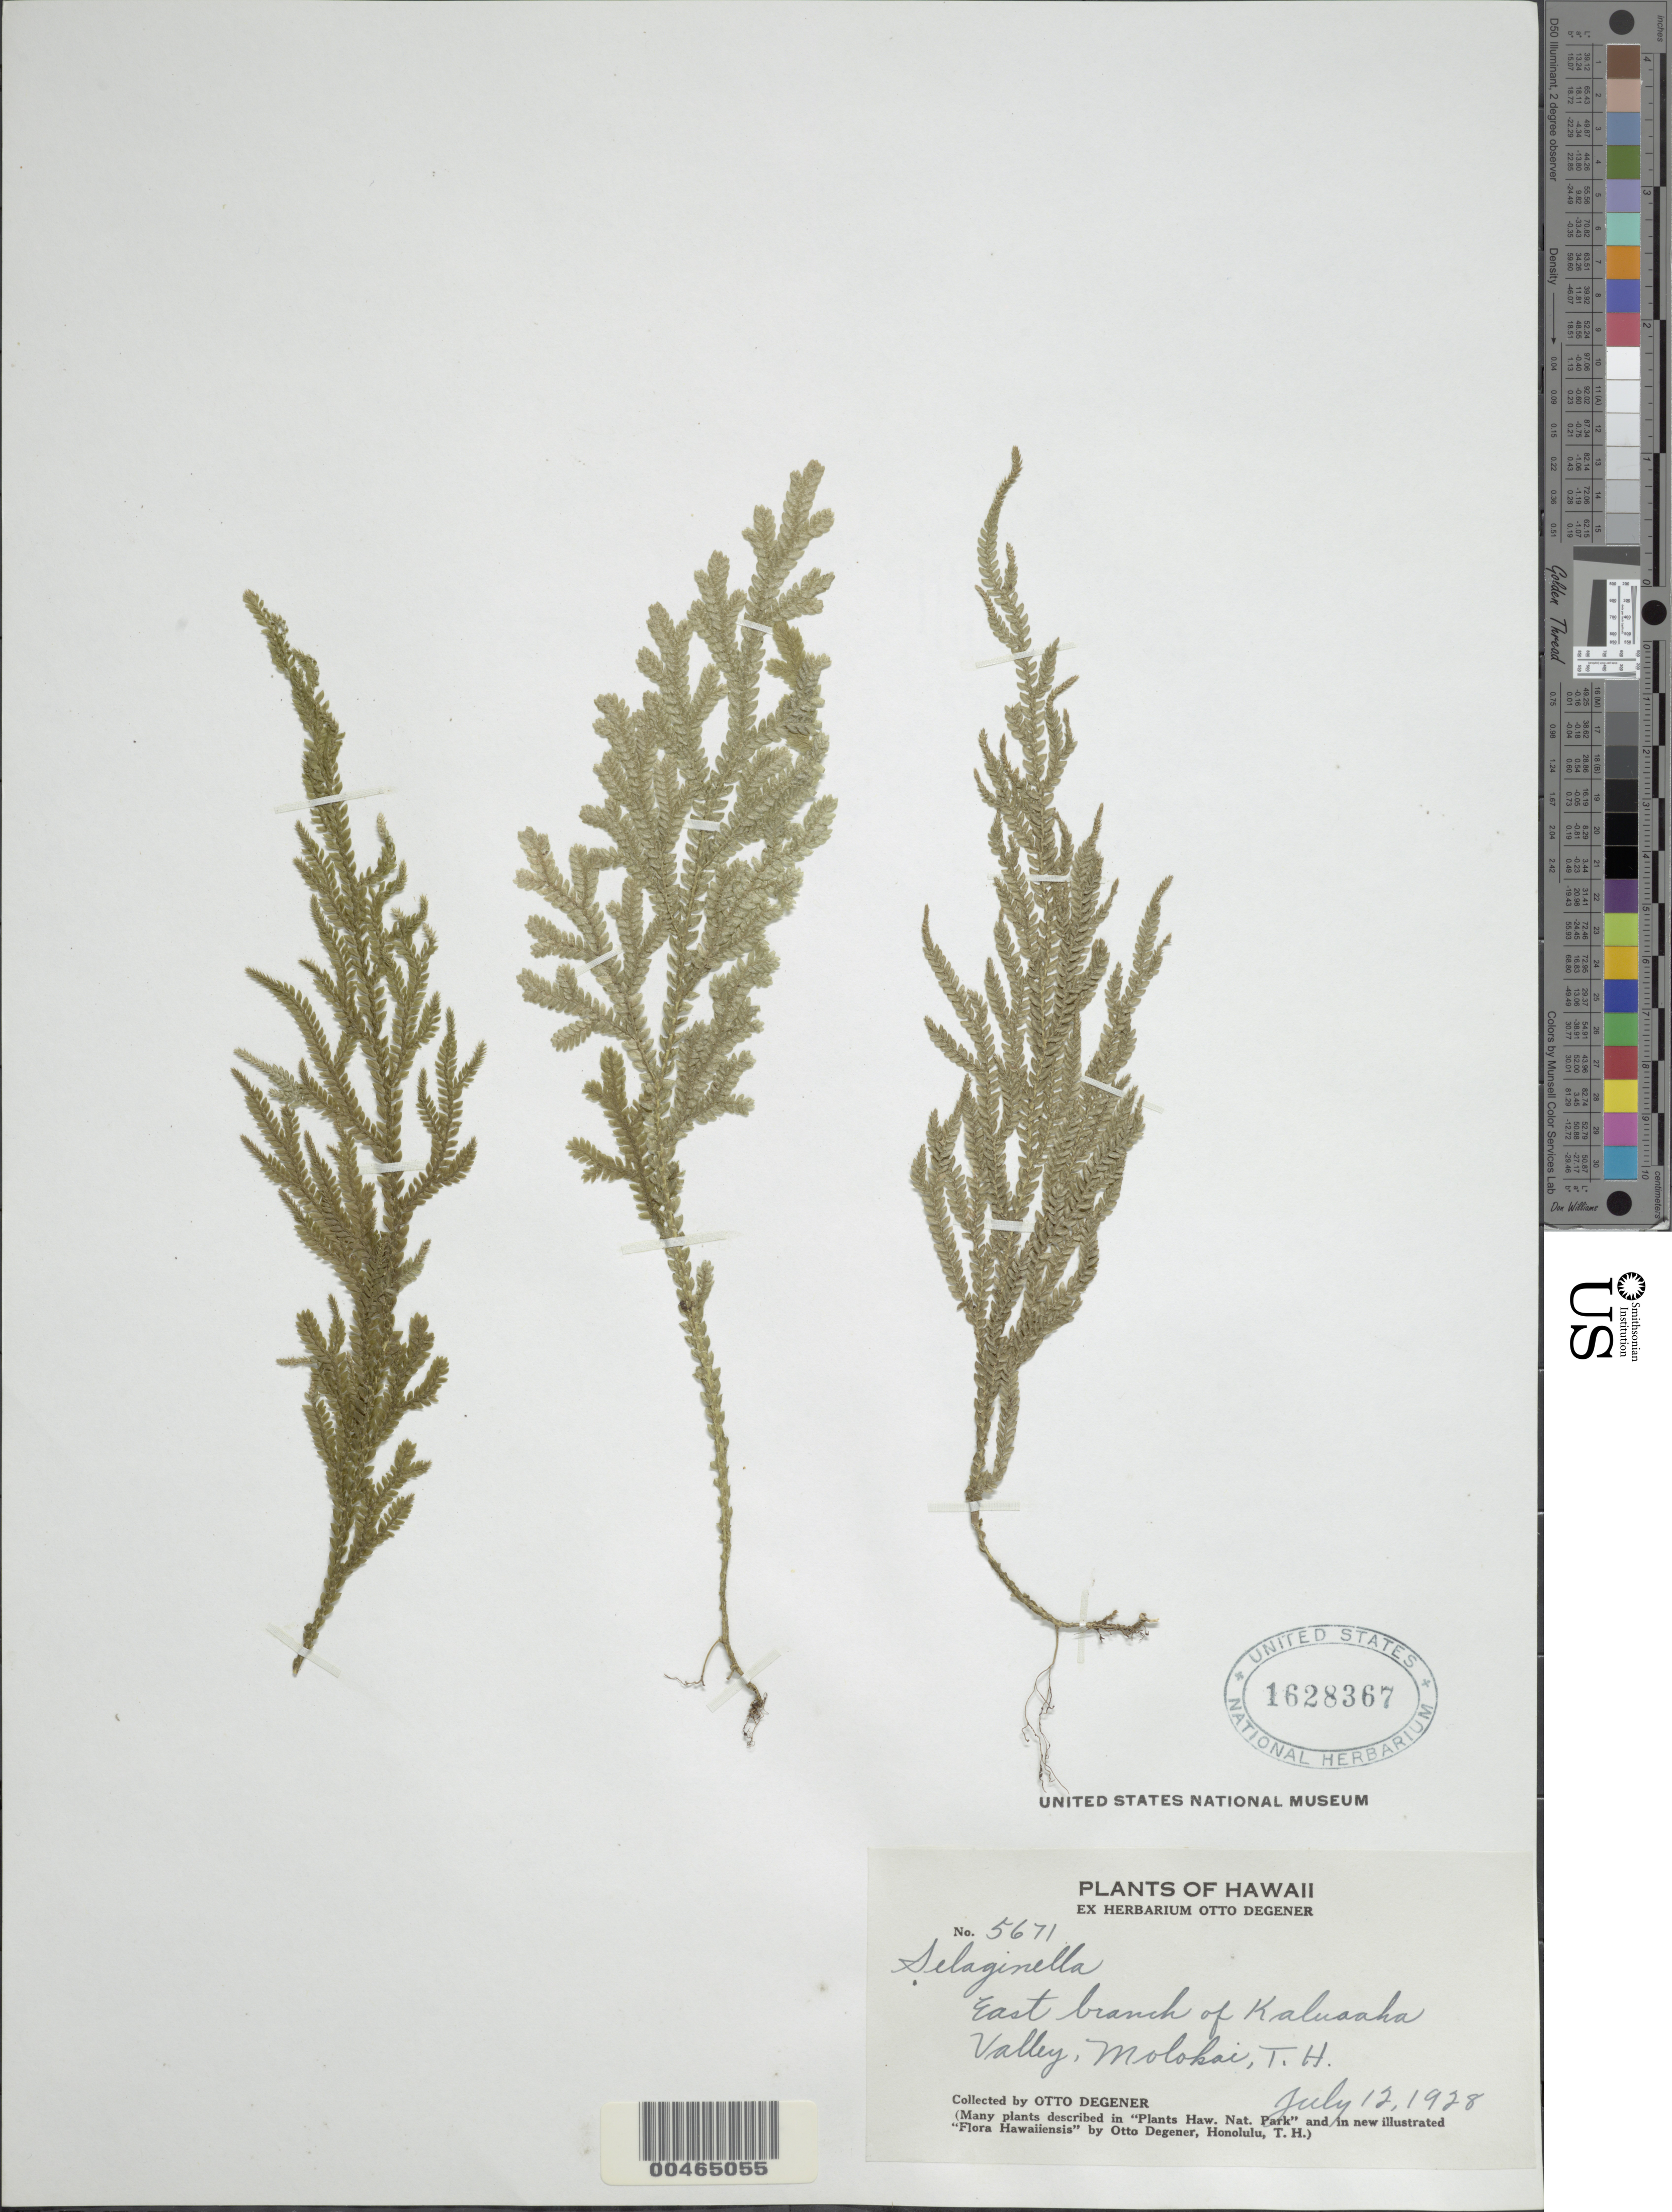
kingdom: Plantae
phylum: Tracheophyta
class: Lycopodiopsida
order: Selaginellales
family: Selaginellaceae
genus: Selaginella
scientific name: Selaginella sp.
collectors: O. Degener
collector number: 5671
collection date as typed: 12 Jul 1928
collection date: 1928-07-12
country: United States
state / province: Hawaii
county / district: Maui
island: Moloka'i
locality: E branch of Kaluaaha Valley, Molokai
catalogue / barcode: US 1628367